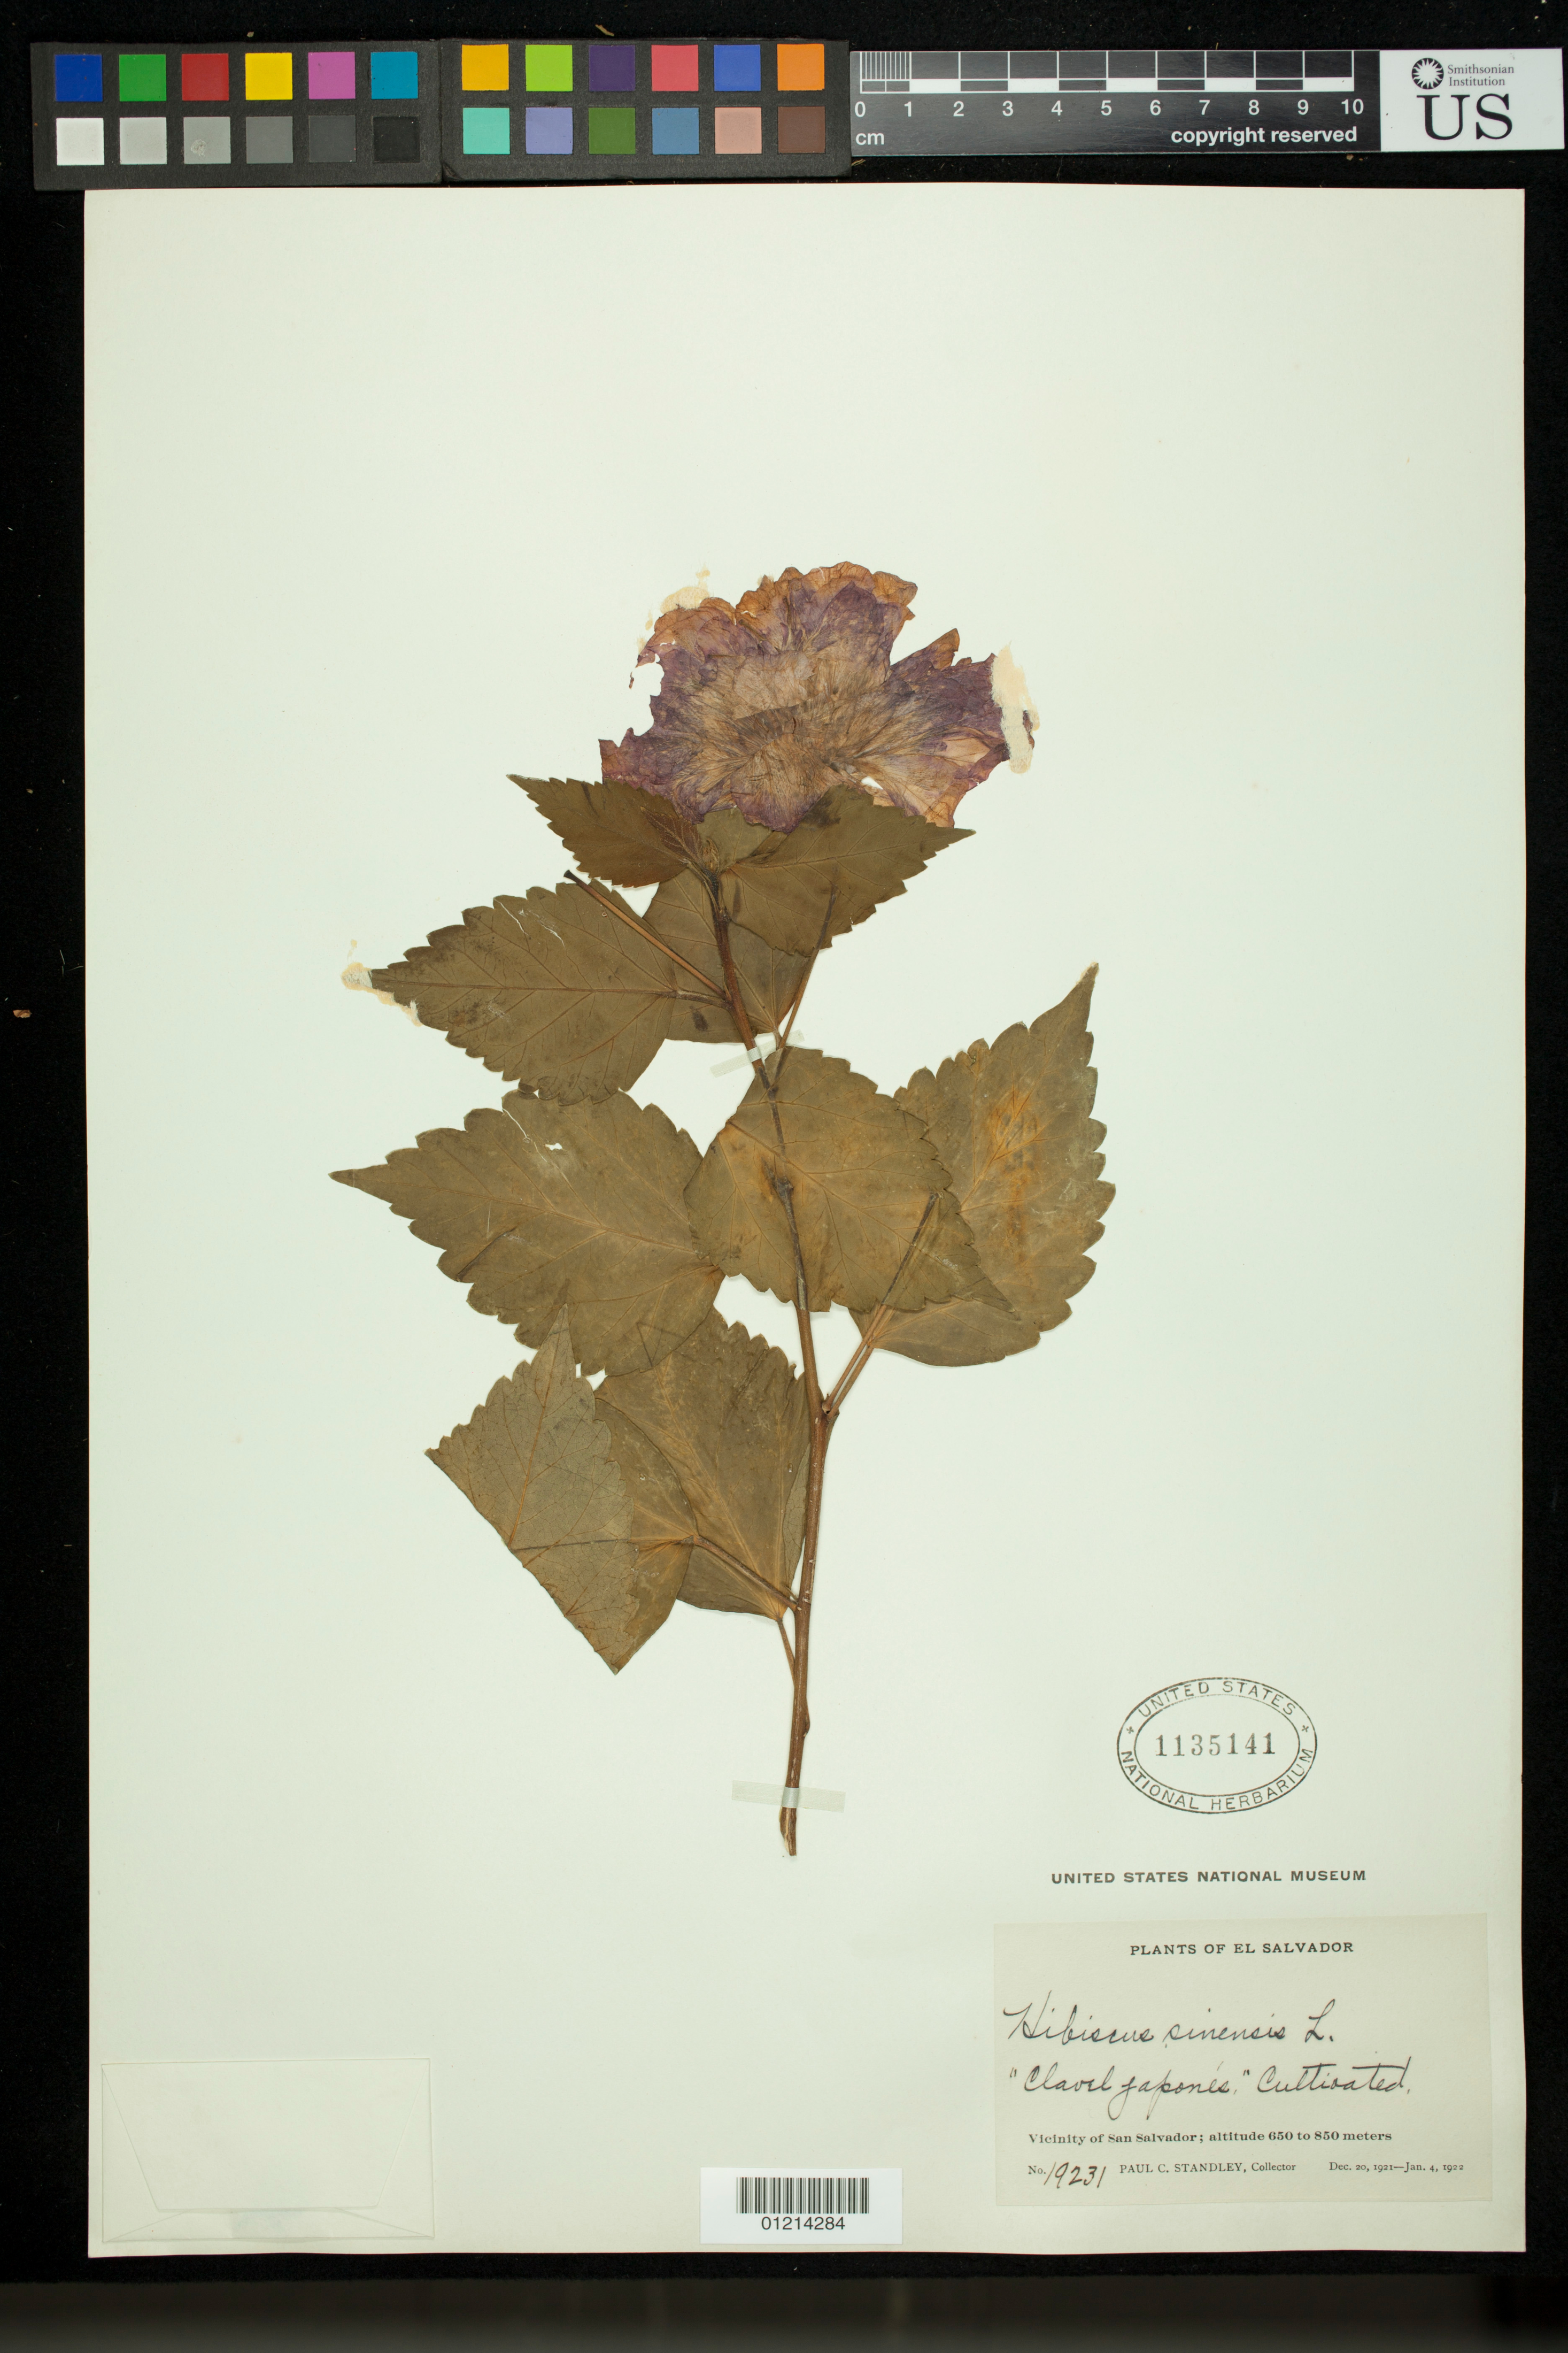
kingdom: Plantae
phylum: Tracheophyta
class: Magnoliopsida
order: Malvales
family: Malvaceae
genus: Hibiscus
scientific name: Hibiscus rosa-sinensis var. rosa-sinensis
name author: L.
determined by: Dorr, L. J., (BOT), Smithsonian Institution - National Museum of Natural History (UNITED STATES)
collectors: P. C. Standley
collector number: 19231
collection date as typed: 1921-12-20/1922-01-04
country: El Salvador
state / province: San Salvador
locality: Vicinity of San Salvador. Cultivated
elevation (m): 650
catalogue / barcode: US 1135141